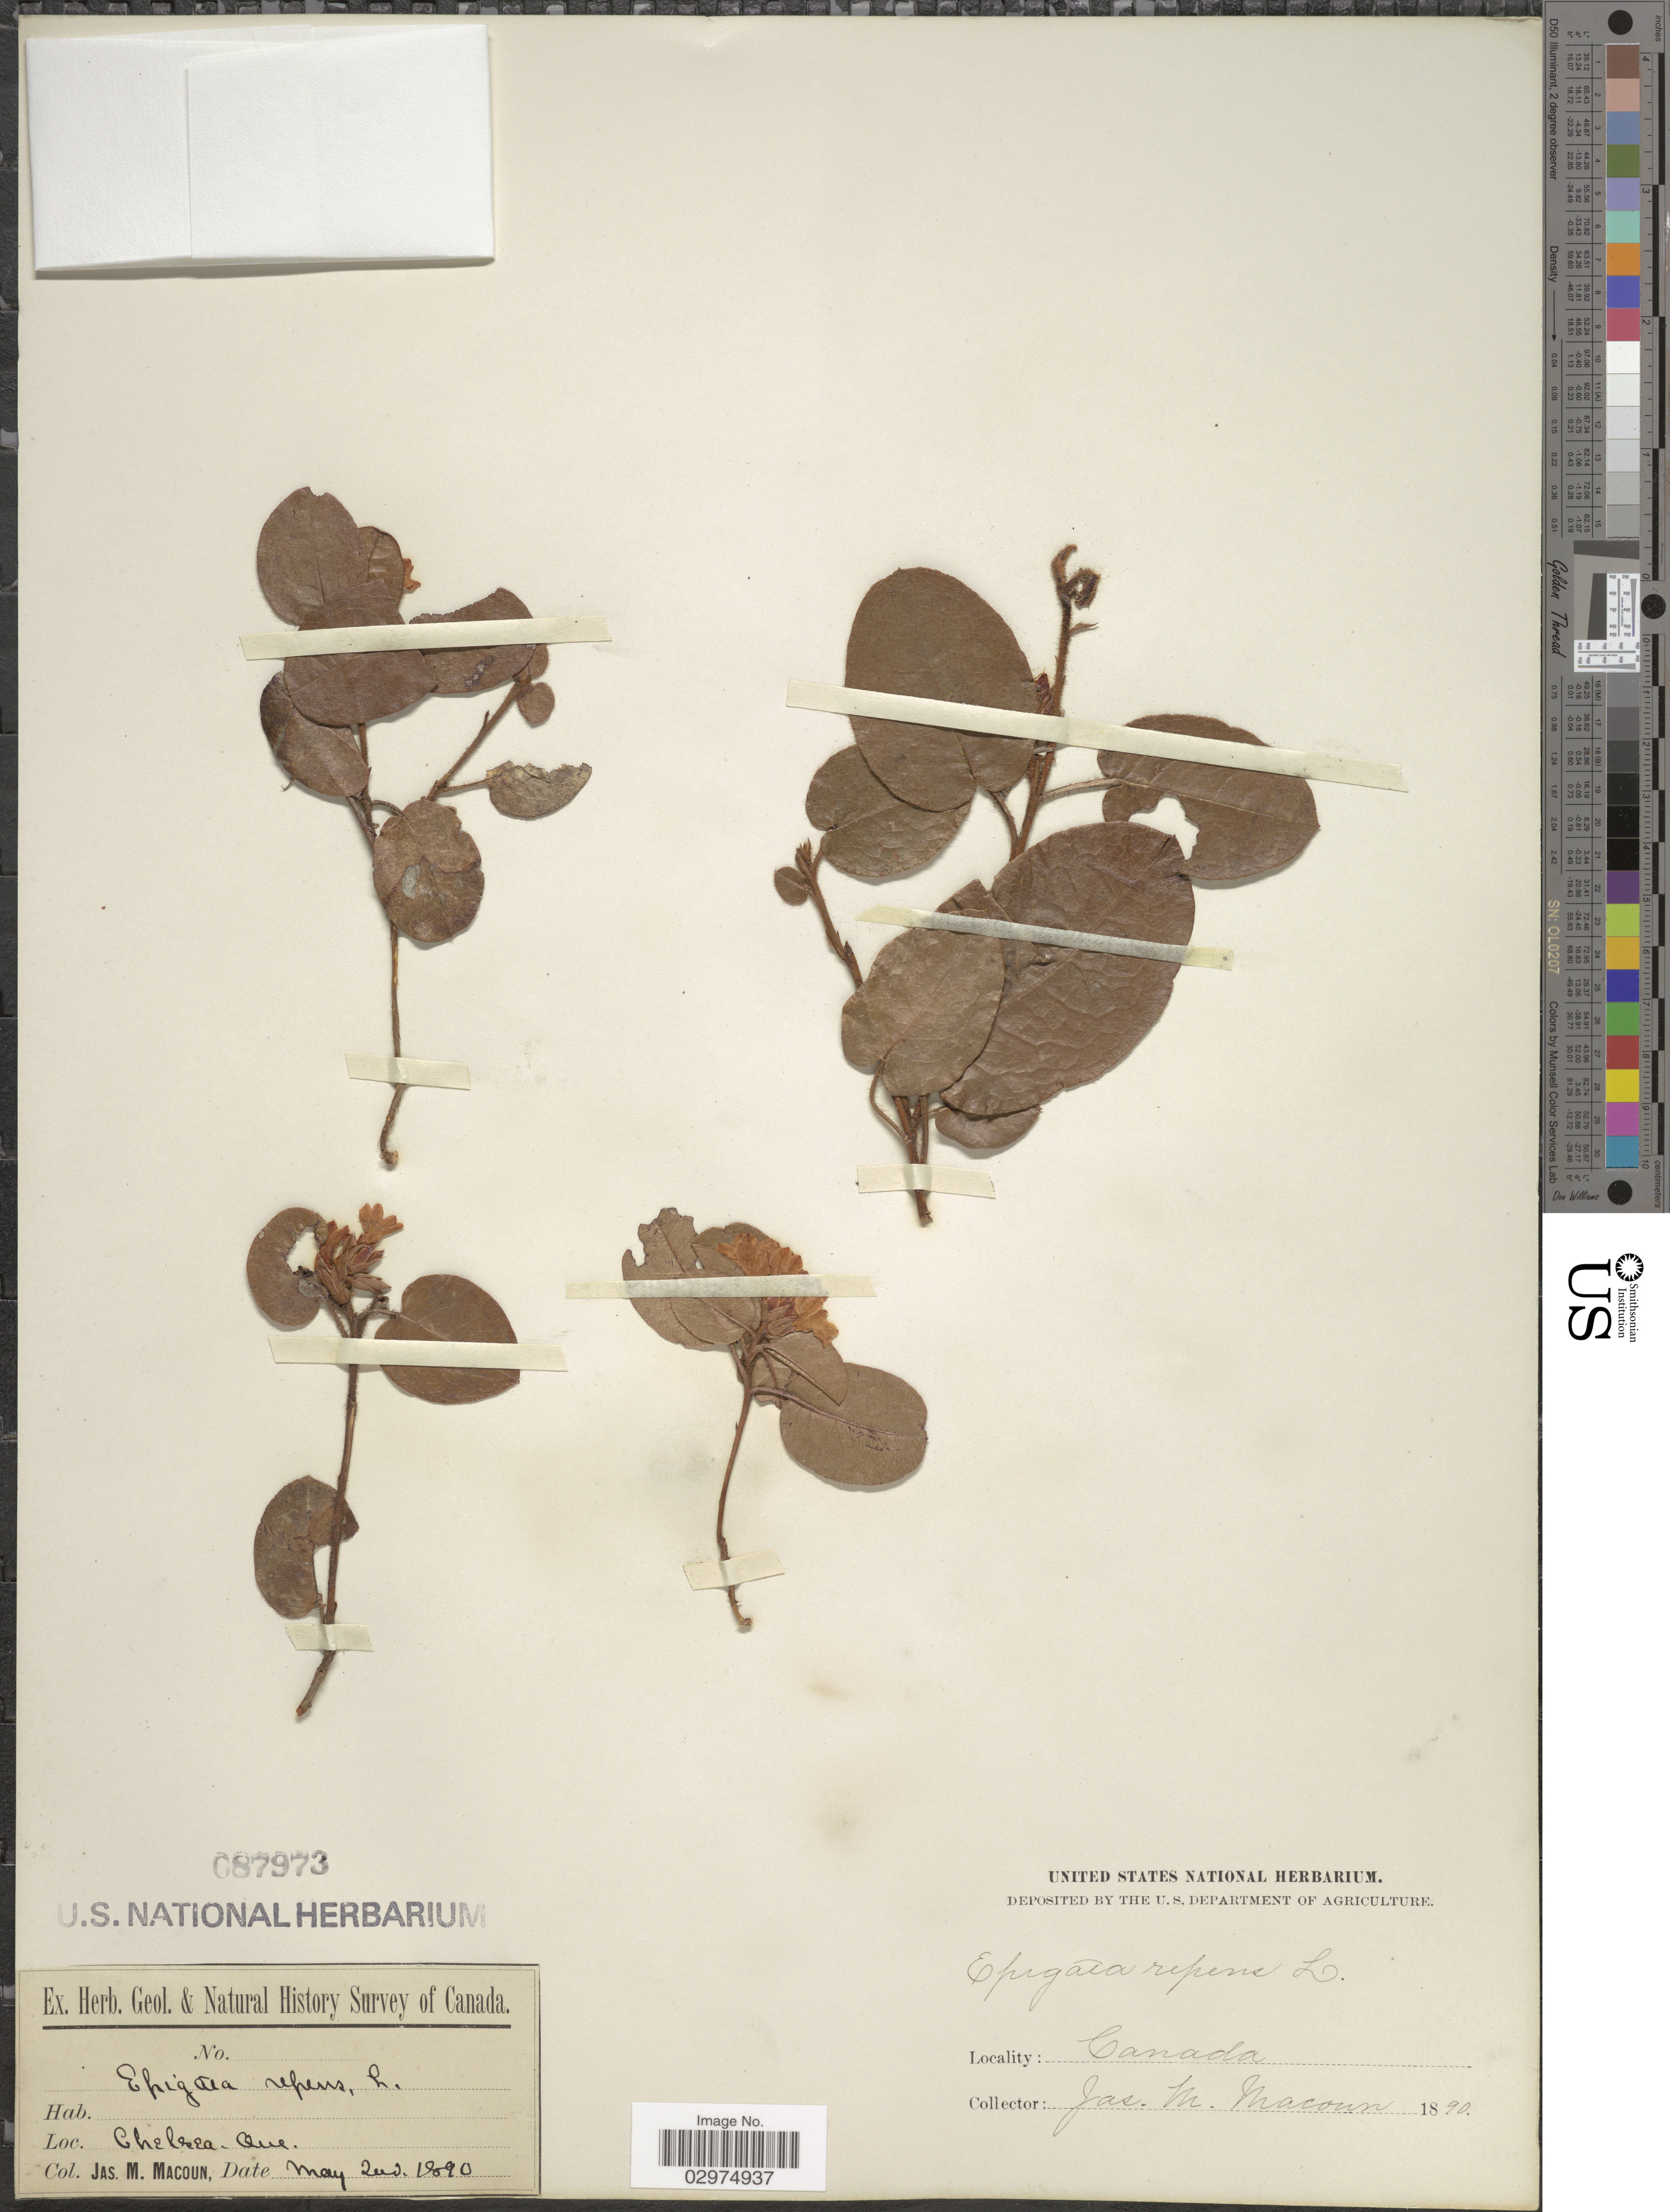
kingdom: Plantae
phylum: Tracheophyta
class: Magnoliopsida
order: Ericales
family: Ericaceae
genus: Epigaea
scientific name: Epigaea repens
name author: L.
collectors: J. M. Macoun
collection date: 1890-05-02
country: Canada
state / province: Quebec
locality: Chelsea.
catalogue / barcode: US 87973